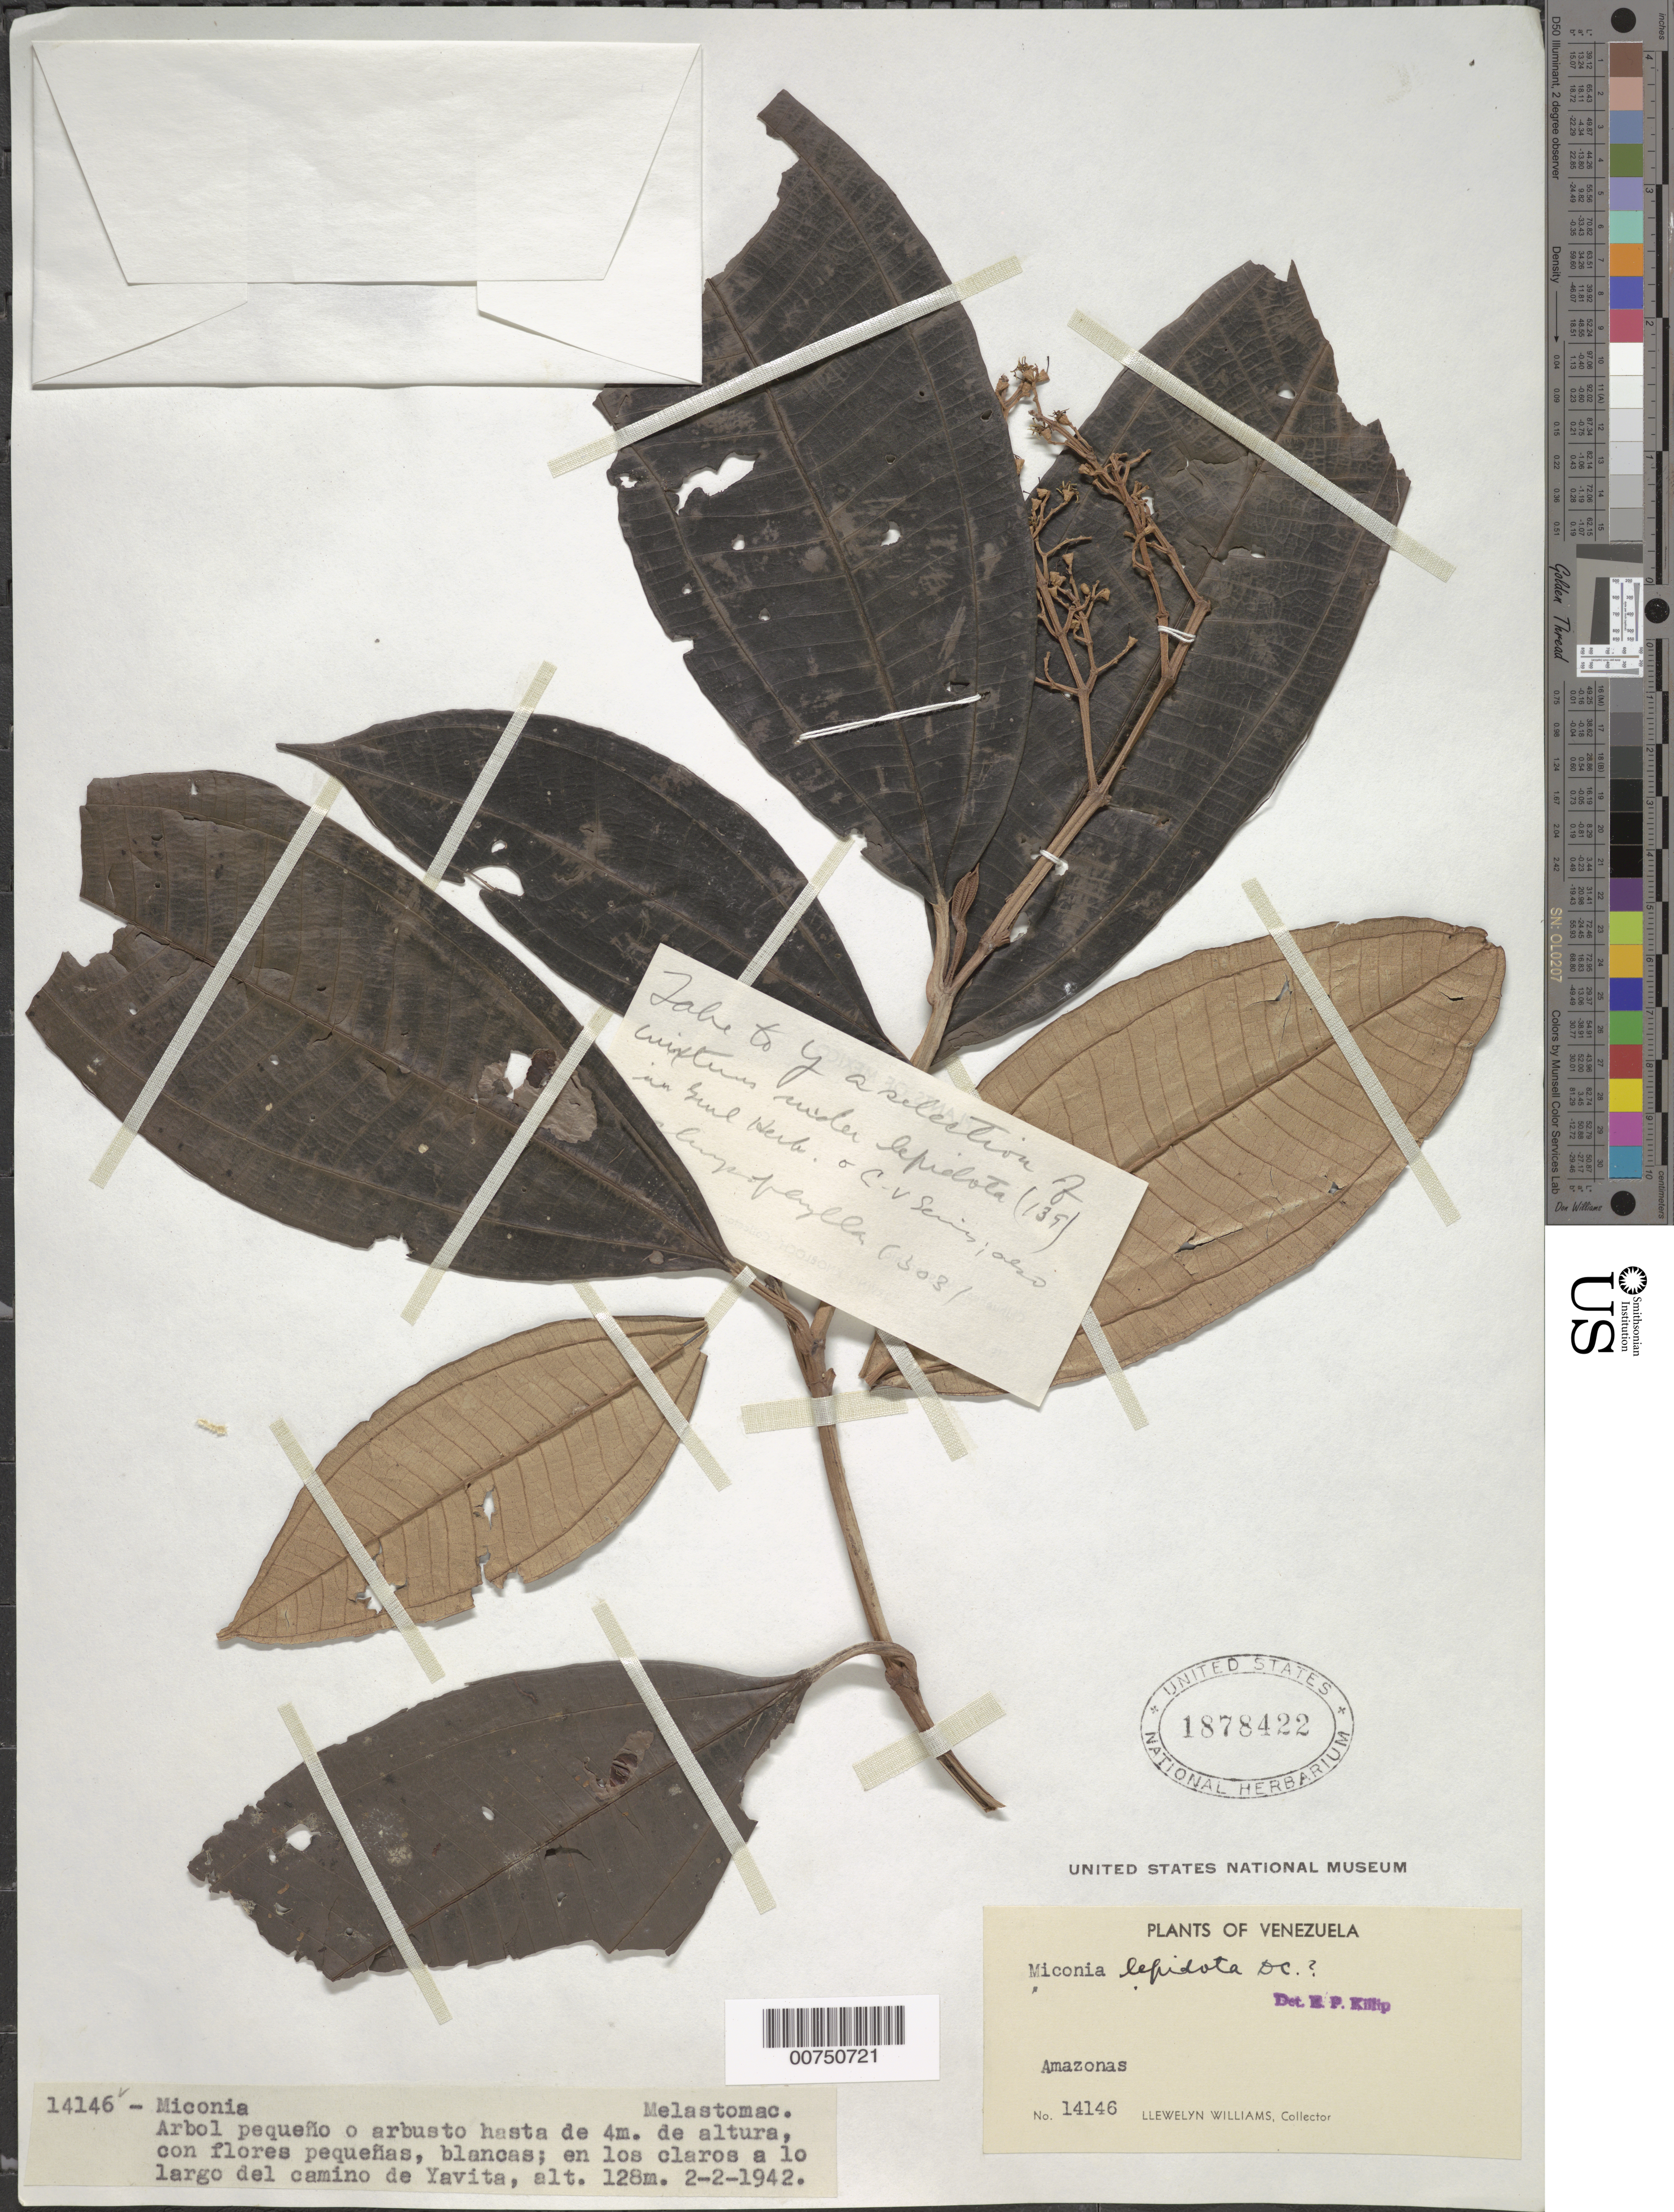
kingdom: Plantae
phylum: Tracheophyta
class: Magnoliopsida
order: Myrtales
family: Melastomataceae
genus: Miconia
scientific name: Miconia lepidota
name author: Schrank & Mart. ex DC.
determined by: Killip, Ellsworth P.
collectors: Ll. Williams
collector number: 14146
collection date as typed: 2-Feb-42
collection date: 1942-02-02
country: Venezuela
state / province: Amazonas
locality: Yavita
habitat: En los claros a lo largo del camino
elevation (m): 128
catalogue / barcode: US 1878422